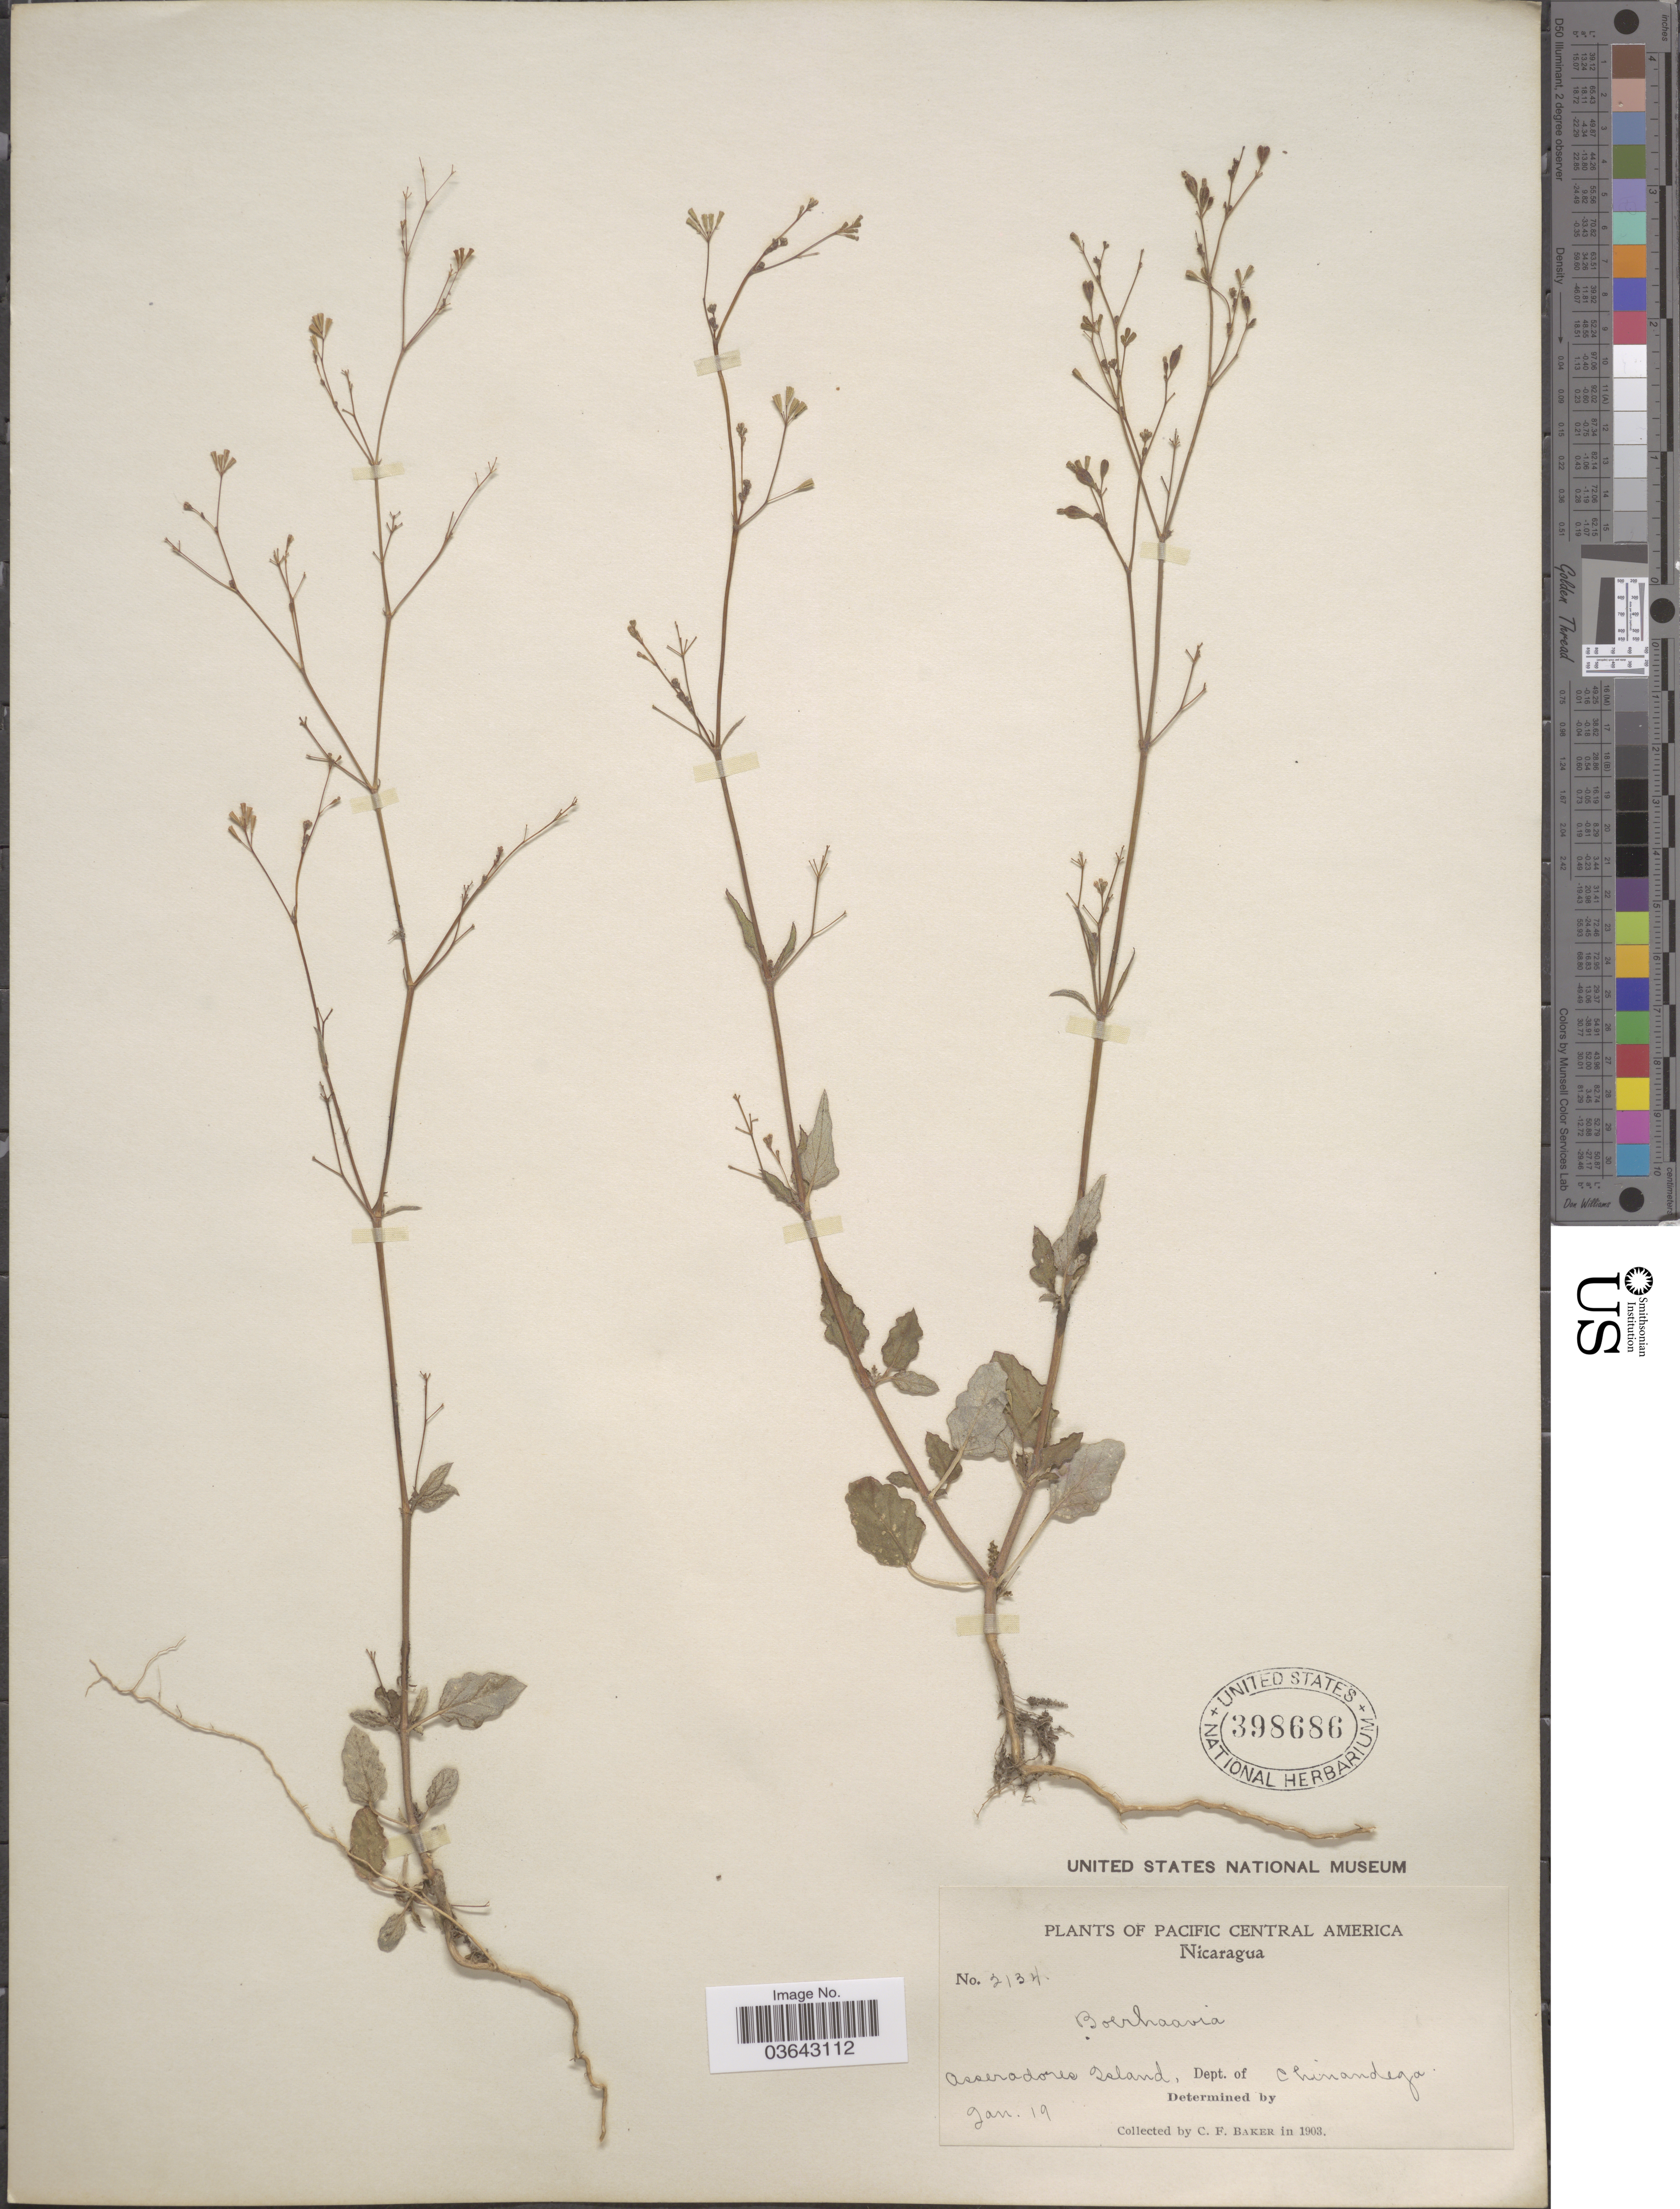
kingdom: Plantae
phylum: Tracheophyta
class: Magnoliopsida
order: Caryophyllales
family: Nyctaginaceae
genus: Boerhavia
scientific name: Boerhavia erecta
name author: L.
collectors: C. F. Baker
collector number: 2134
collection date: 1903-01-19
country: Nicaragua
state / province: Chinandega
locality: Pacific Central America. Asseradores Island, Dept. of Chinandega.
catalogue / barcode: US 398686